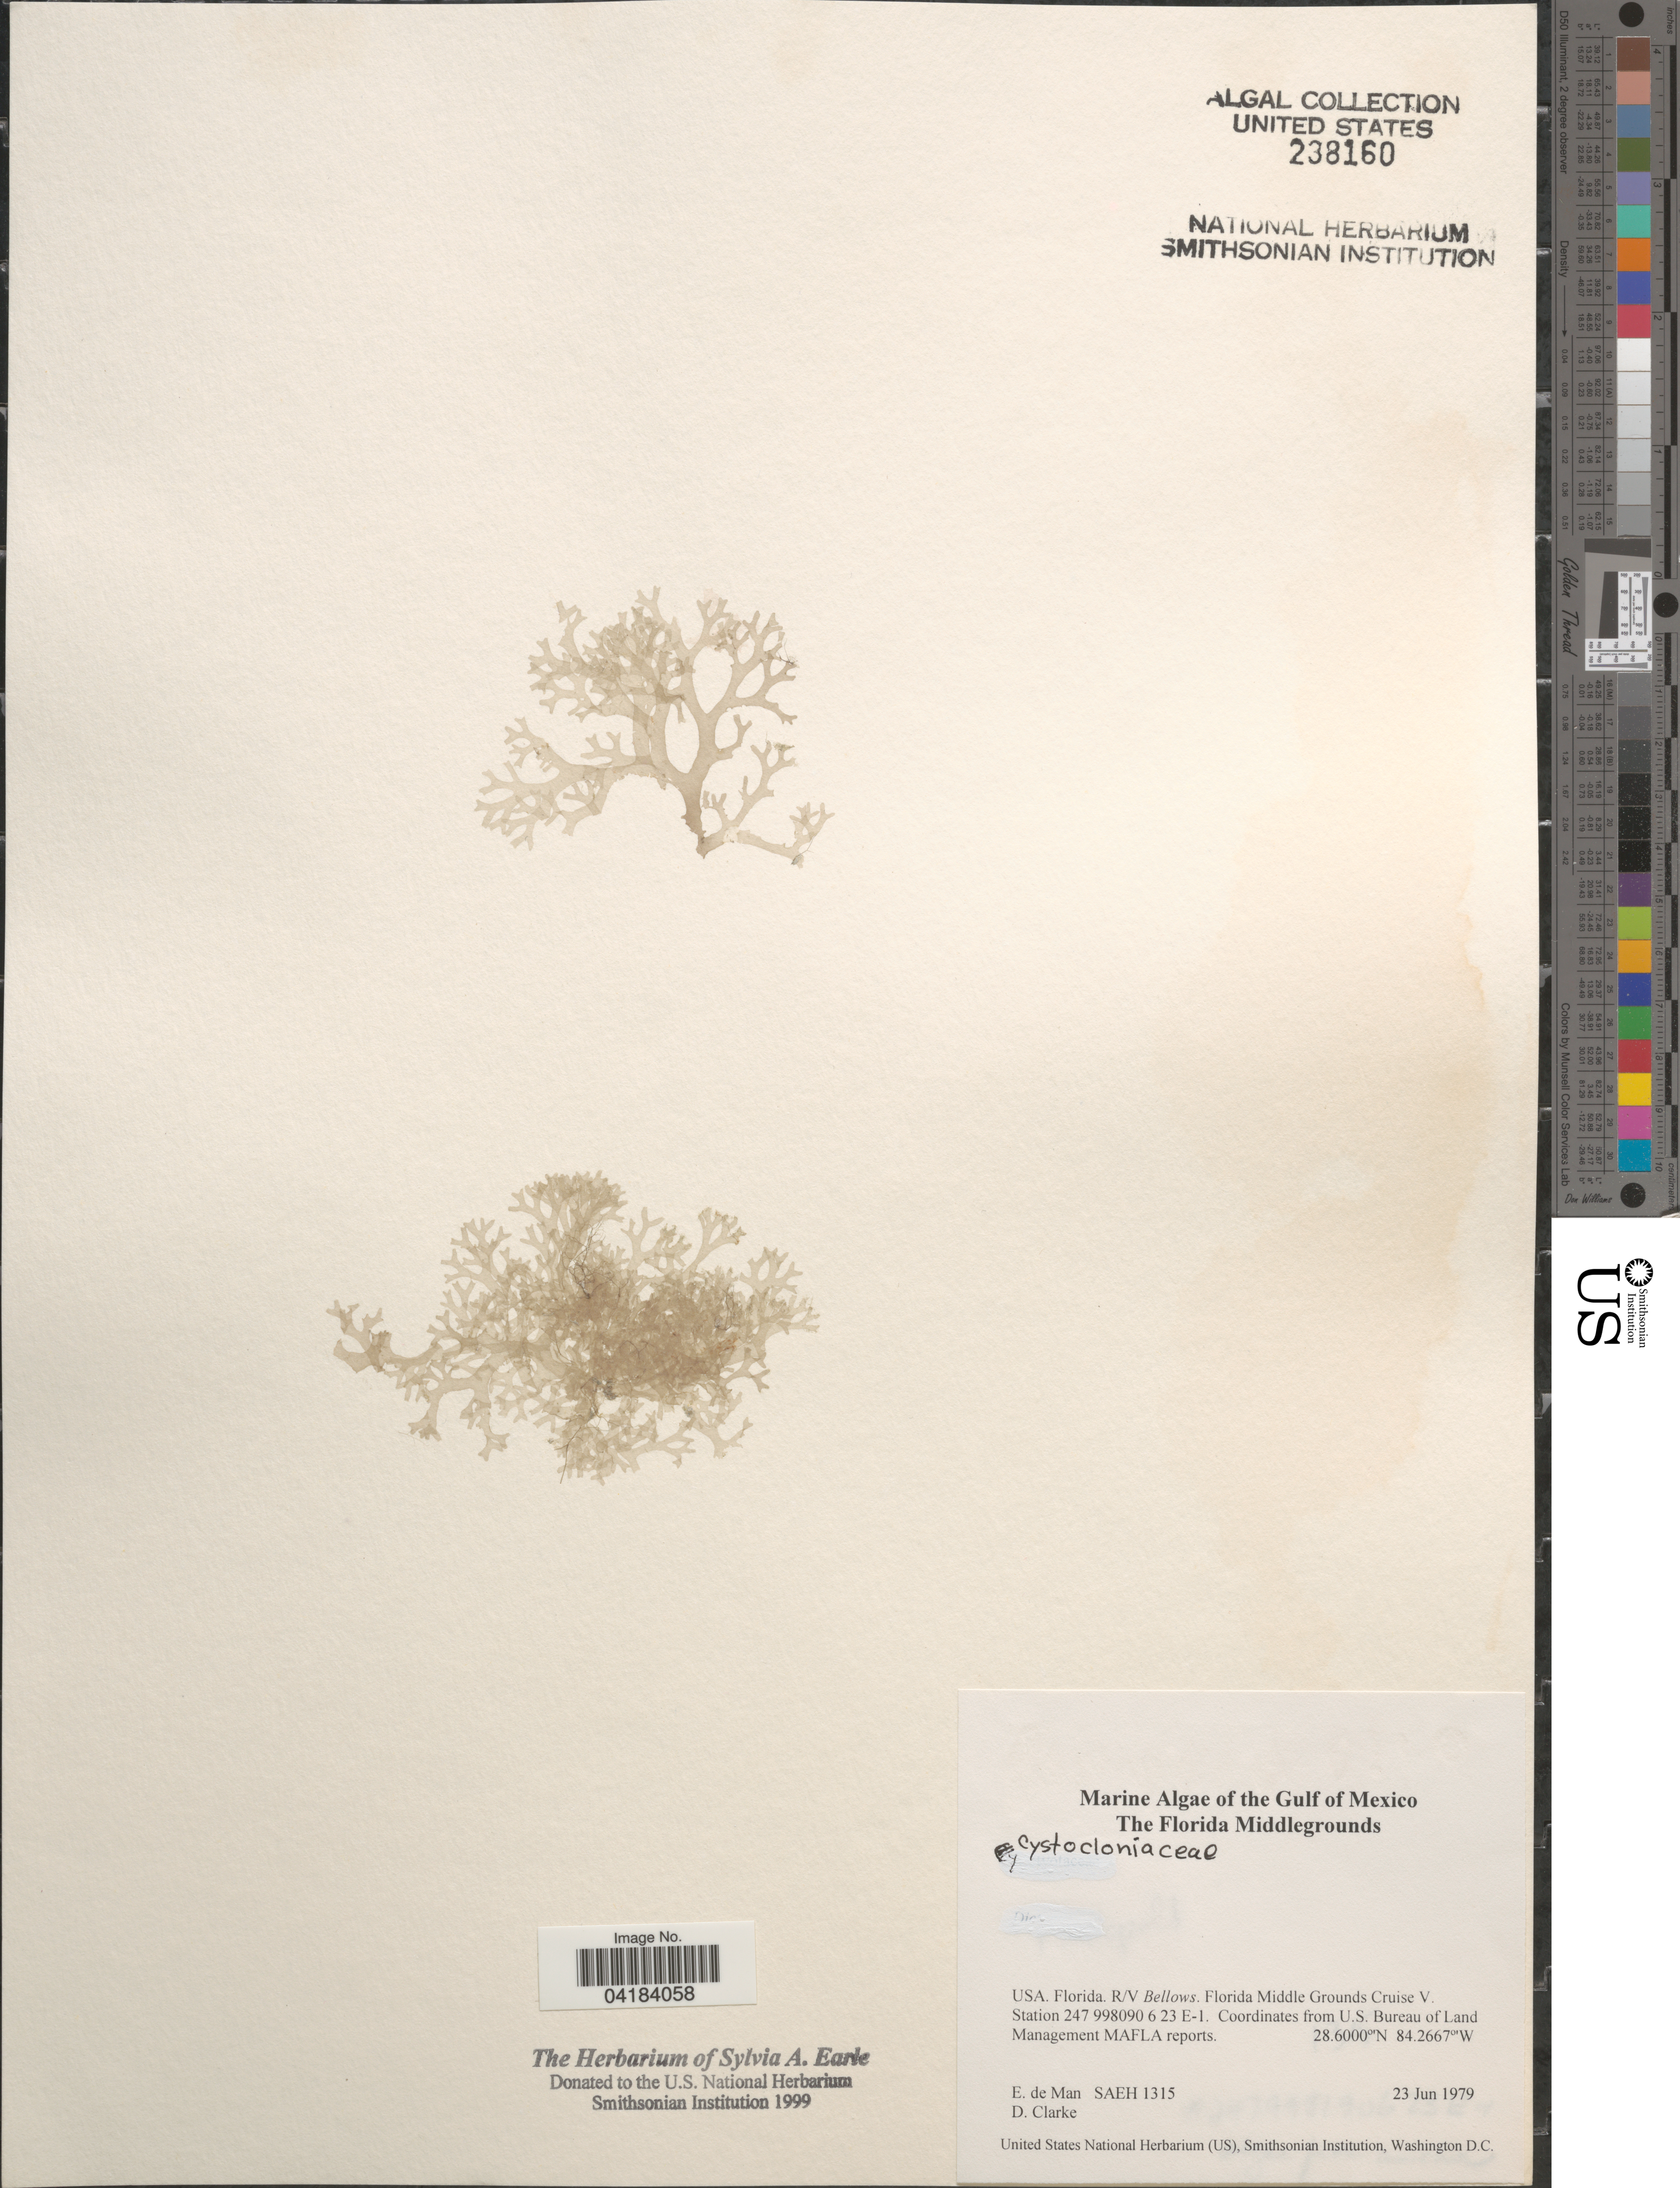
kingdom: Plantae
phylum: Rhodophyta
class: Florideophyceae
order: Gigartinales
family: Cystocloniaceae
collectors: E. de Man & D. Clarke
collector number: SAEH1315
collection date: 1979-06-23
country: United States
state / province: Florida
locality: The Gulf of Mexico. The Florida Middlegrounds. R/V Bellows. Florida Middle Grounds Cruise V. Station 247 998090 6 23 E-1.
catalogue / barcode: US 238160